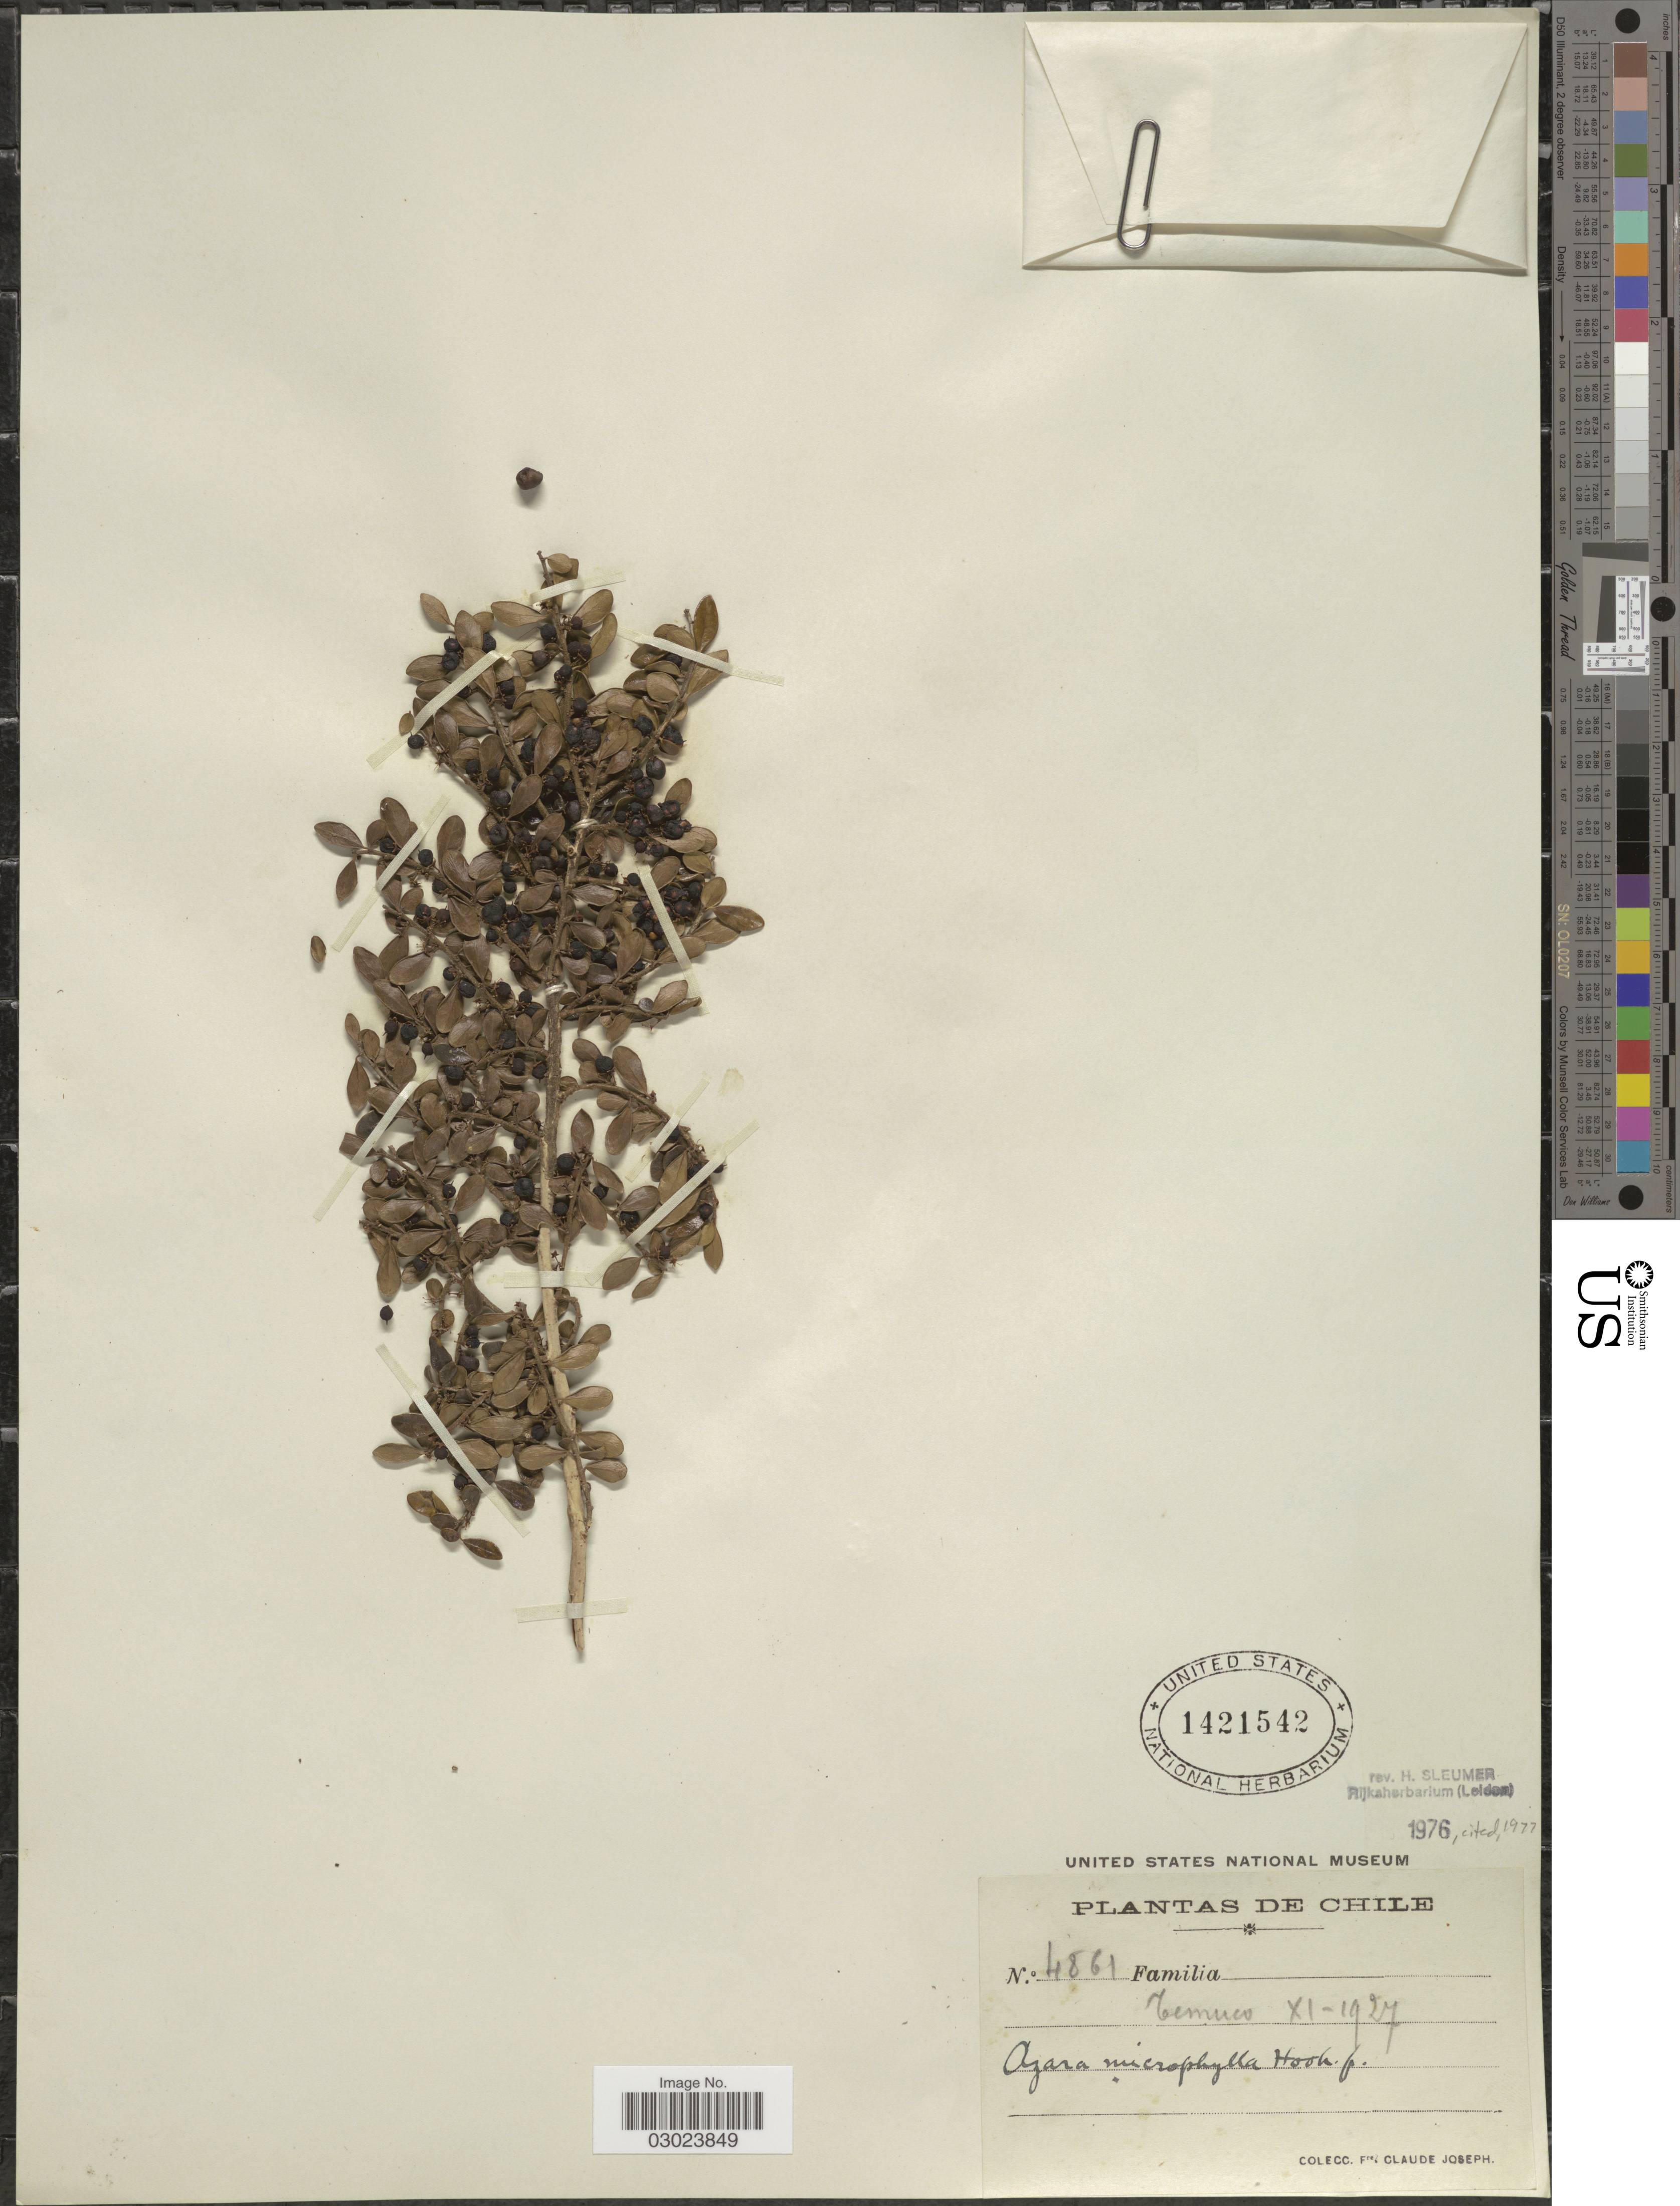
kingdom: Plantae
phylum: Tracheophyta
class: Magnoliopsida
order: Malpighiales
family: Salicaceae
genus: Azara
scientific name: Azara microphylla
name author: Hook. f.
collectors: Bro. Claude-Joseph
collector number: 4861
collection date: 1927-11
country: Chile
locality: Temuco.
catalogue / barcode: US 1421542